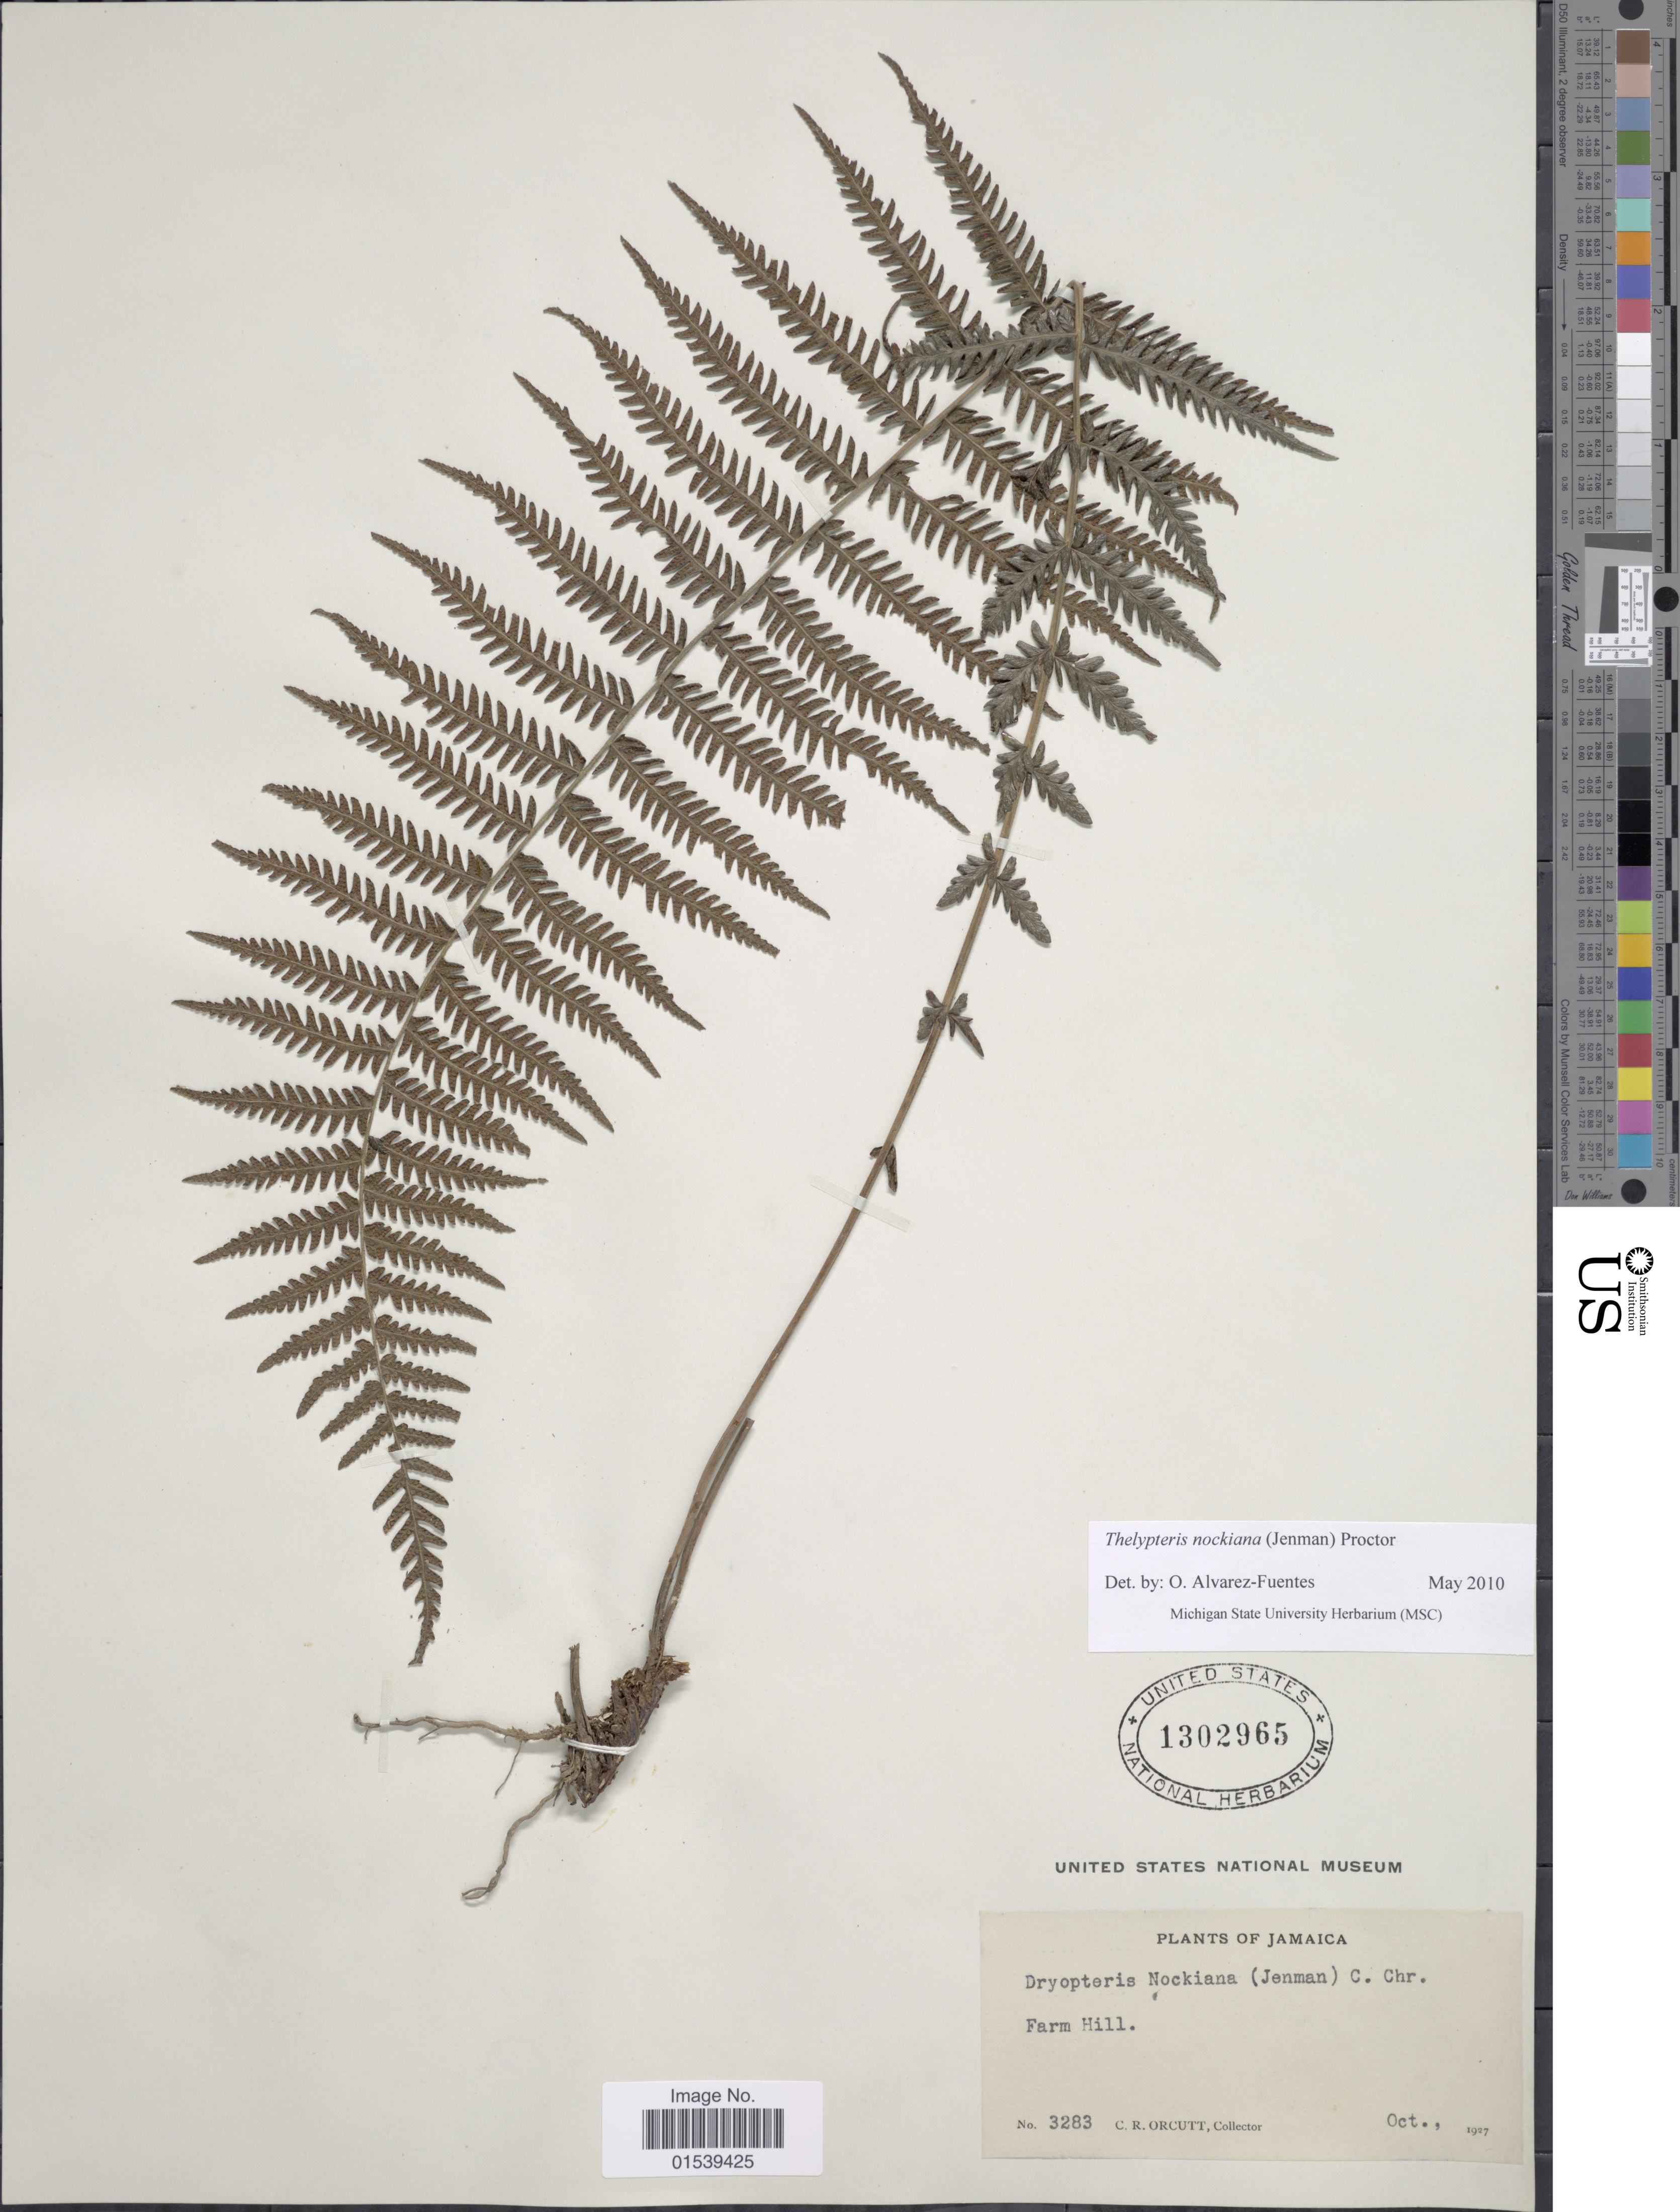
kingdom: Plantae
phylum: Tracheophyta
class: Polypodiopsida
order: Polypodiales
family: Thelypteridaceae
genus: Amauropelta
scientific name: Amauropelta nockiana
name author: (Jenman) Pic. Serm.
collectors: C. R. Orcutt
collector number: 3283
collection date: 1927-10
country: Jamaica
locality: Farm Hill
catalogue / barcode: US 1302965